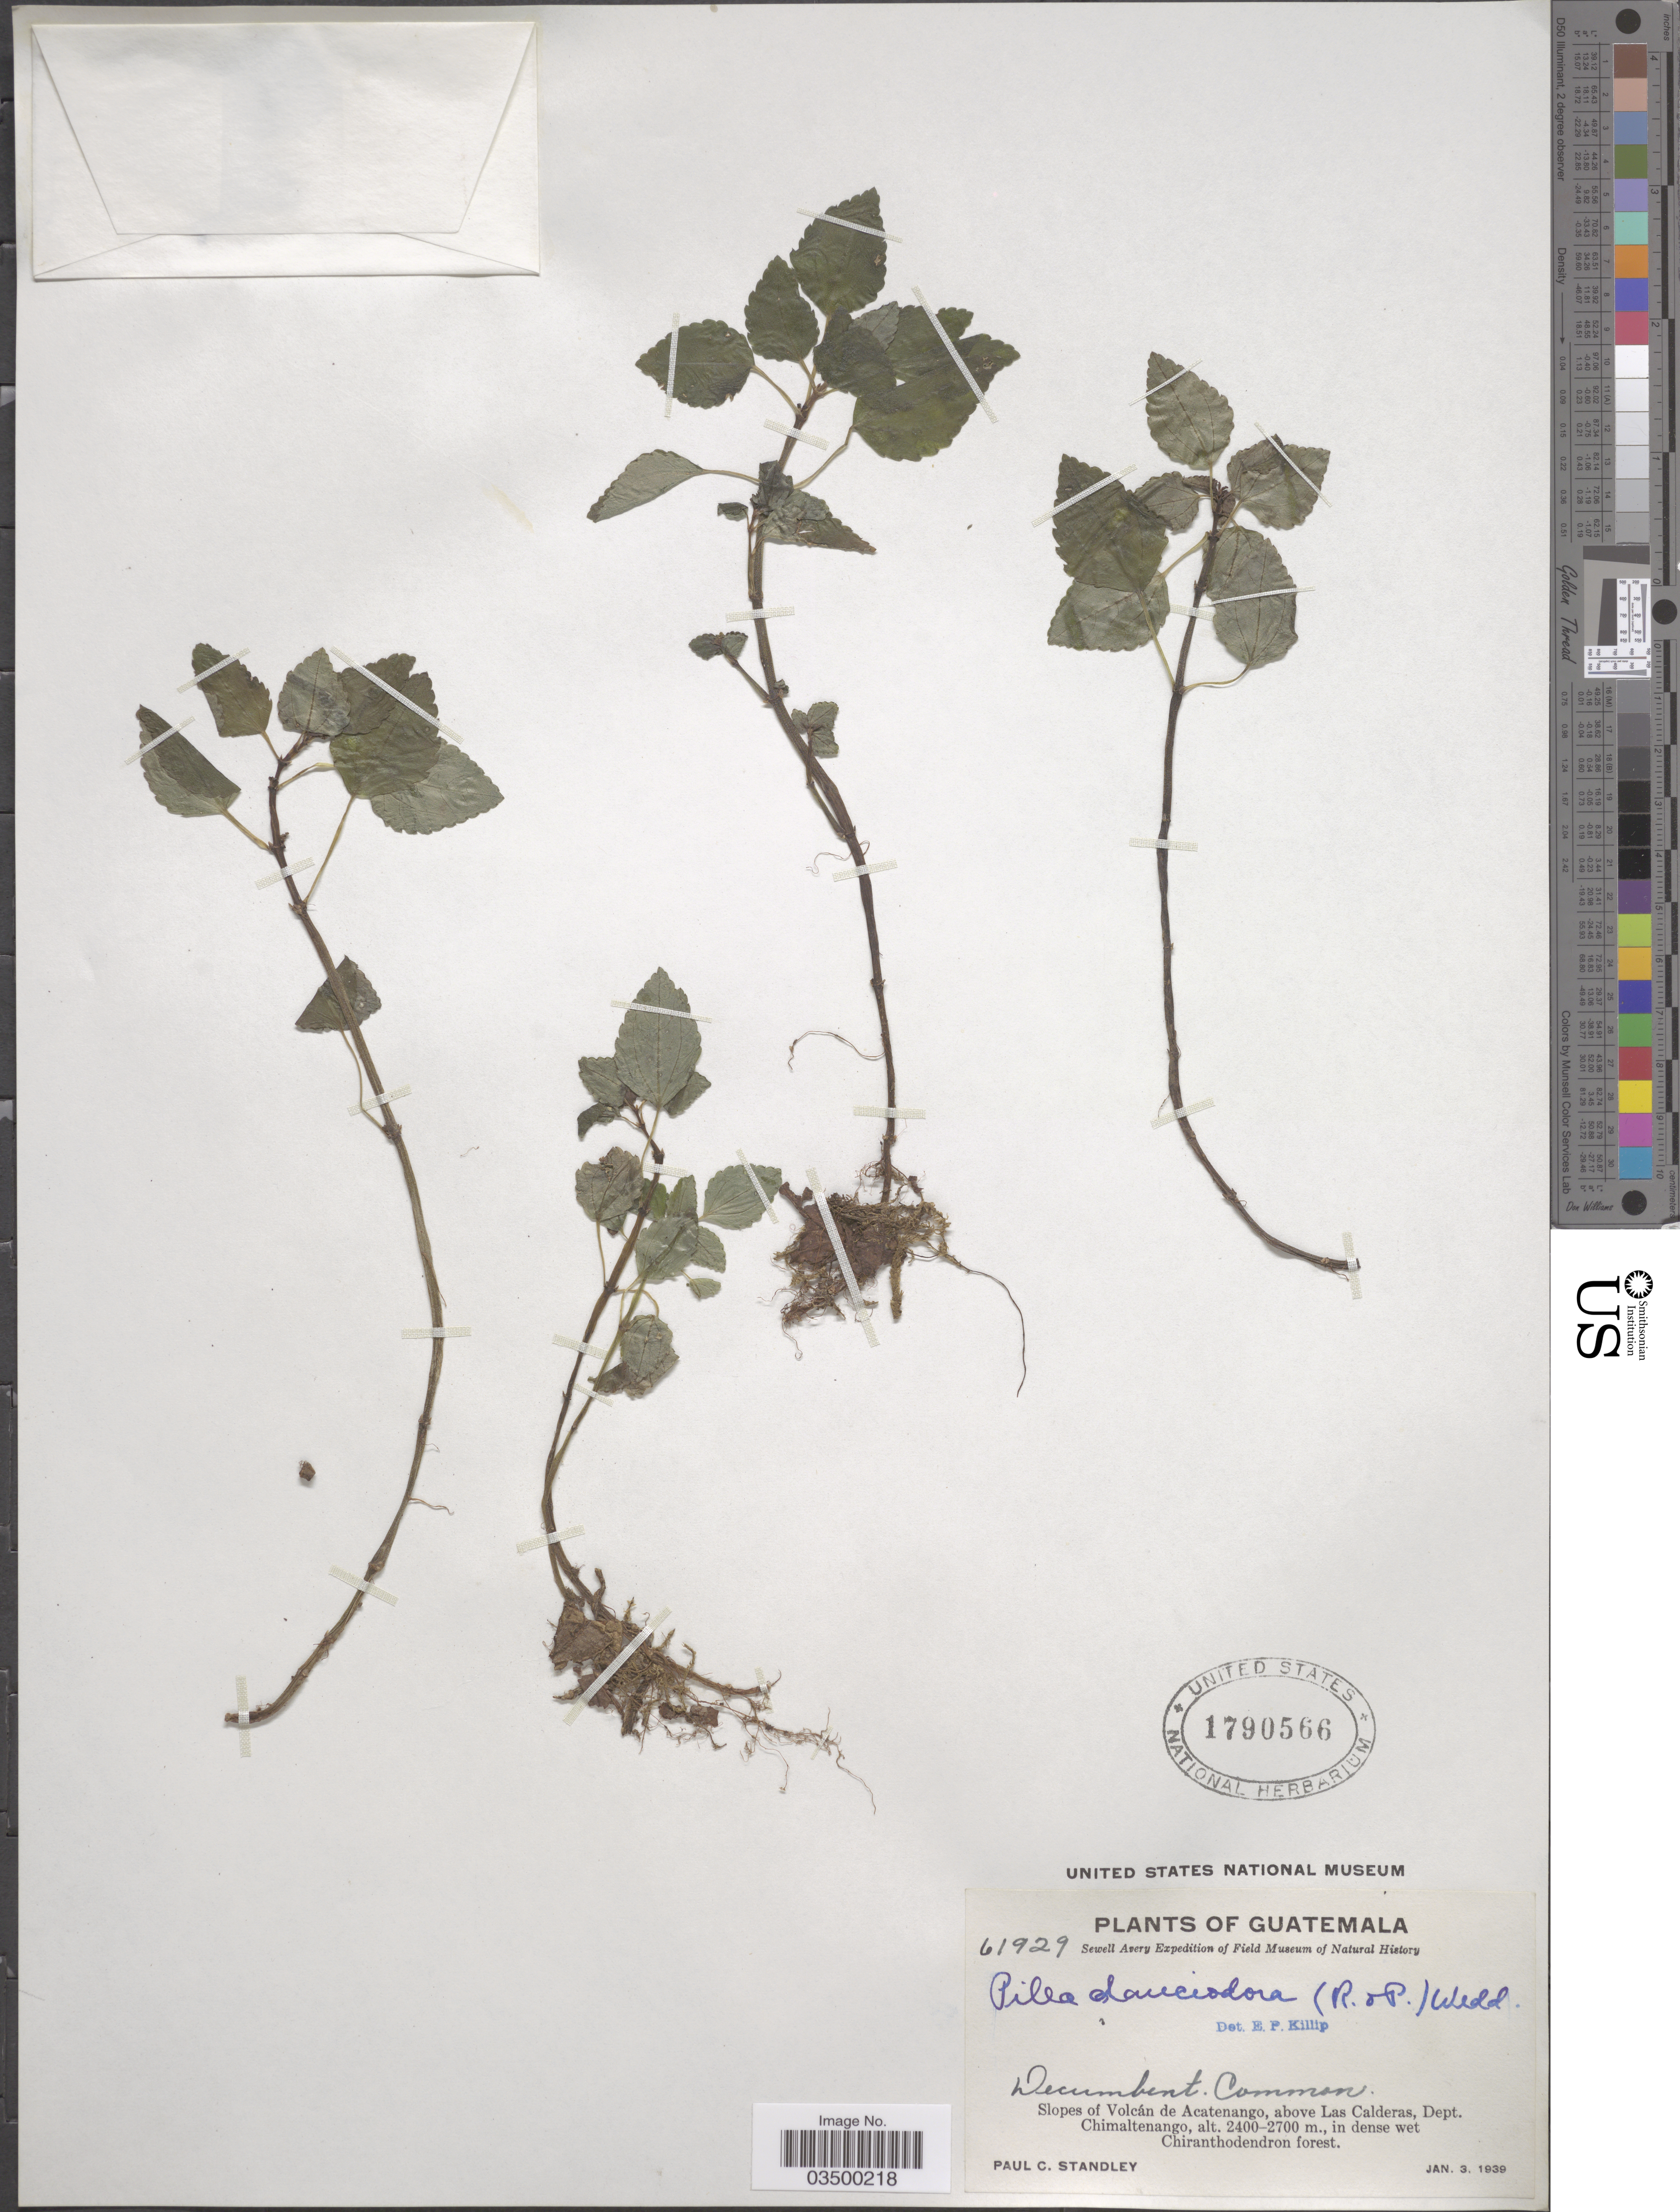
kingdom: Plantae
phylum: Tracheophyta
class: Magnoliopsida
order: Rosales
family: Urticaceae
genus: Pilea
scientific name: Pilea dauciodora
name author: Pav. ex Wedd.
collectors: P. C. Standley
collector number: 61929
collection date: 1939-01-03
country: Guatemala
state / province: Chimaltenango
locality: Slopes of Volcán de Acatenango, above Las Calderas, Dept. Chimaltenango.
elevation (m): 2400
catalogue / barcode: US 1790566